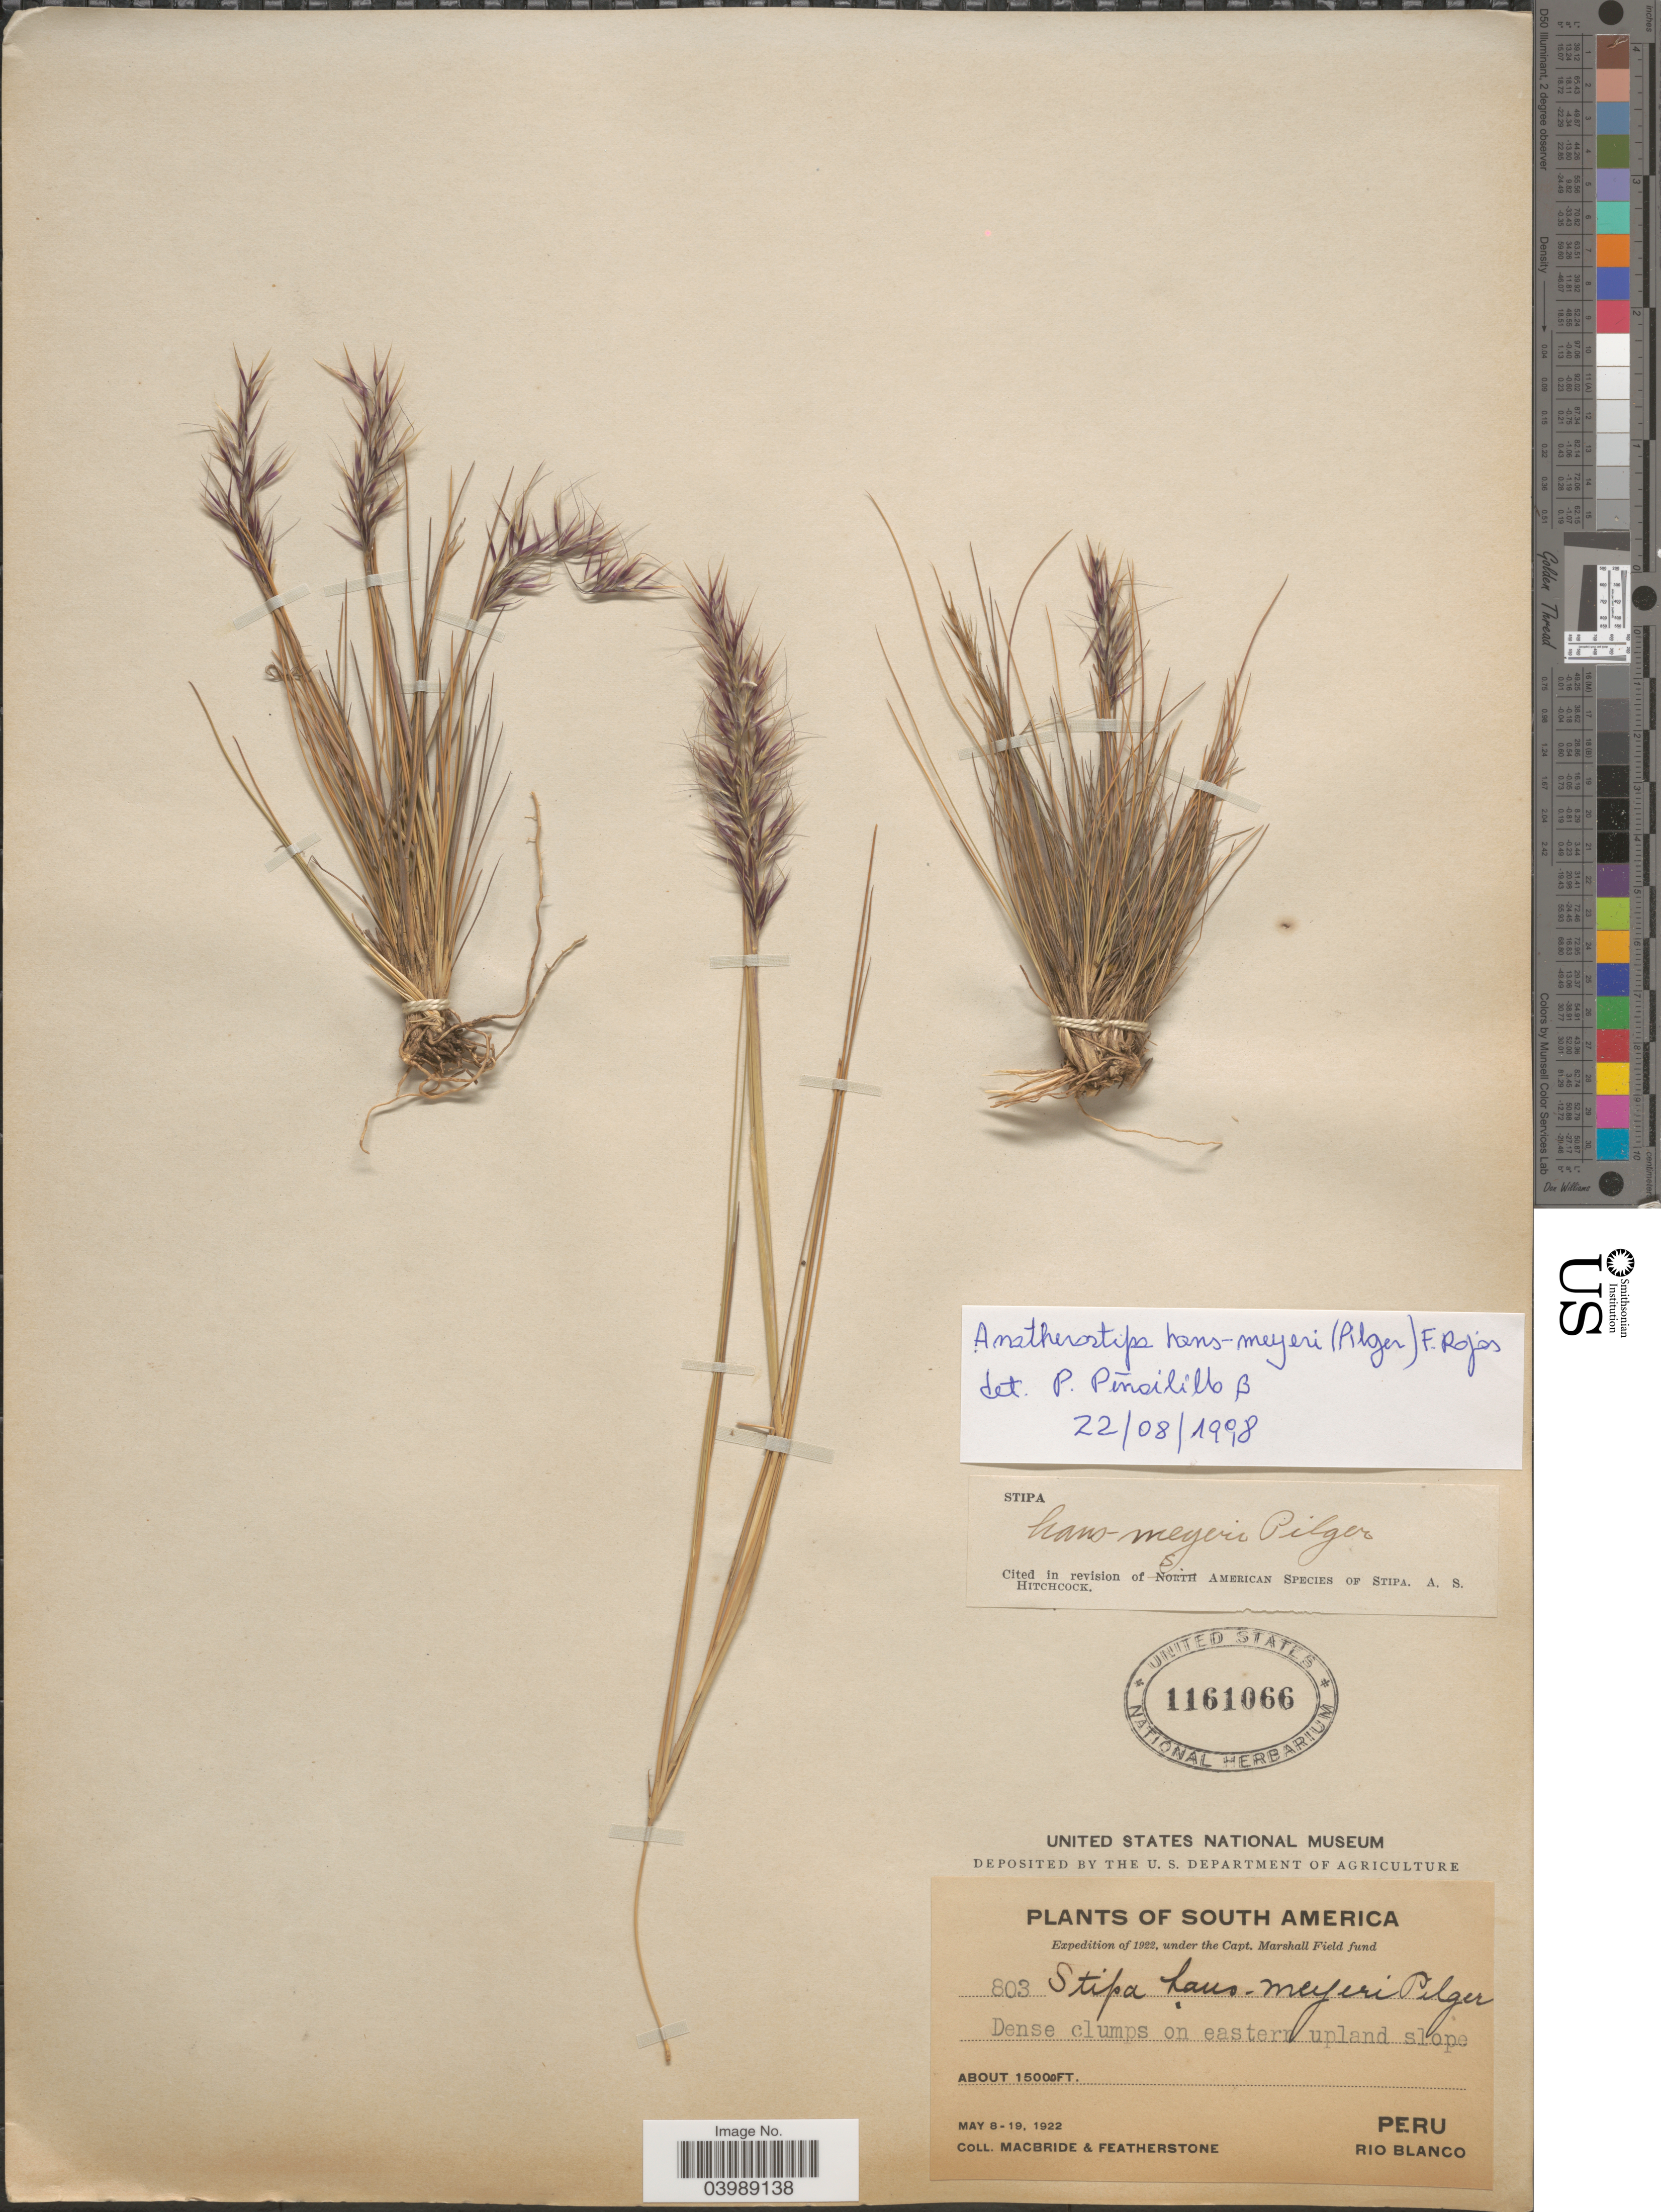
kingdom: Plantae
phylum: Tracheophyta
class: Liliopsida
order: Poales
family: Poaceae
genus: Anatherostipa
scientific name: Anatherostipa hans-meyeri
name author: (Pilg.) Peñailillo B.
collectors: Macbride, -- & -. Featherstone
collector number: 803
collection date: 1922-05-08/1922-05-19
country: Peru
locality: Rio Blanco.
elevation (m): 4572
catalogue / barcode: US 1161066